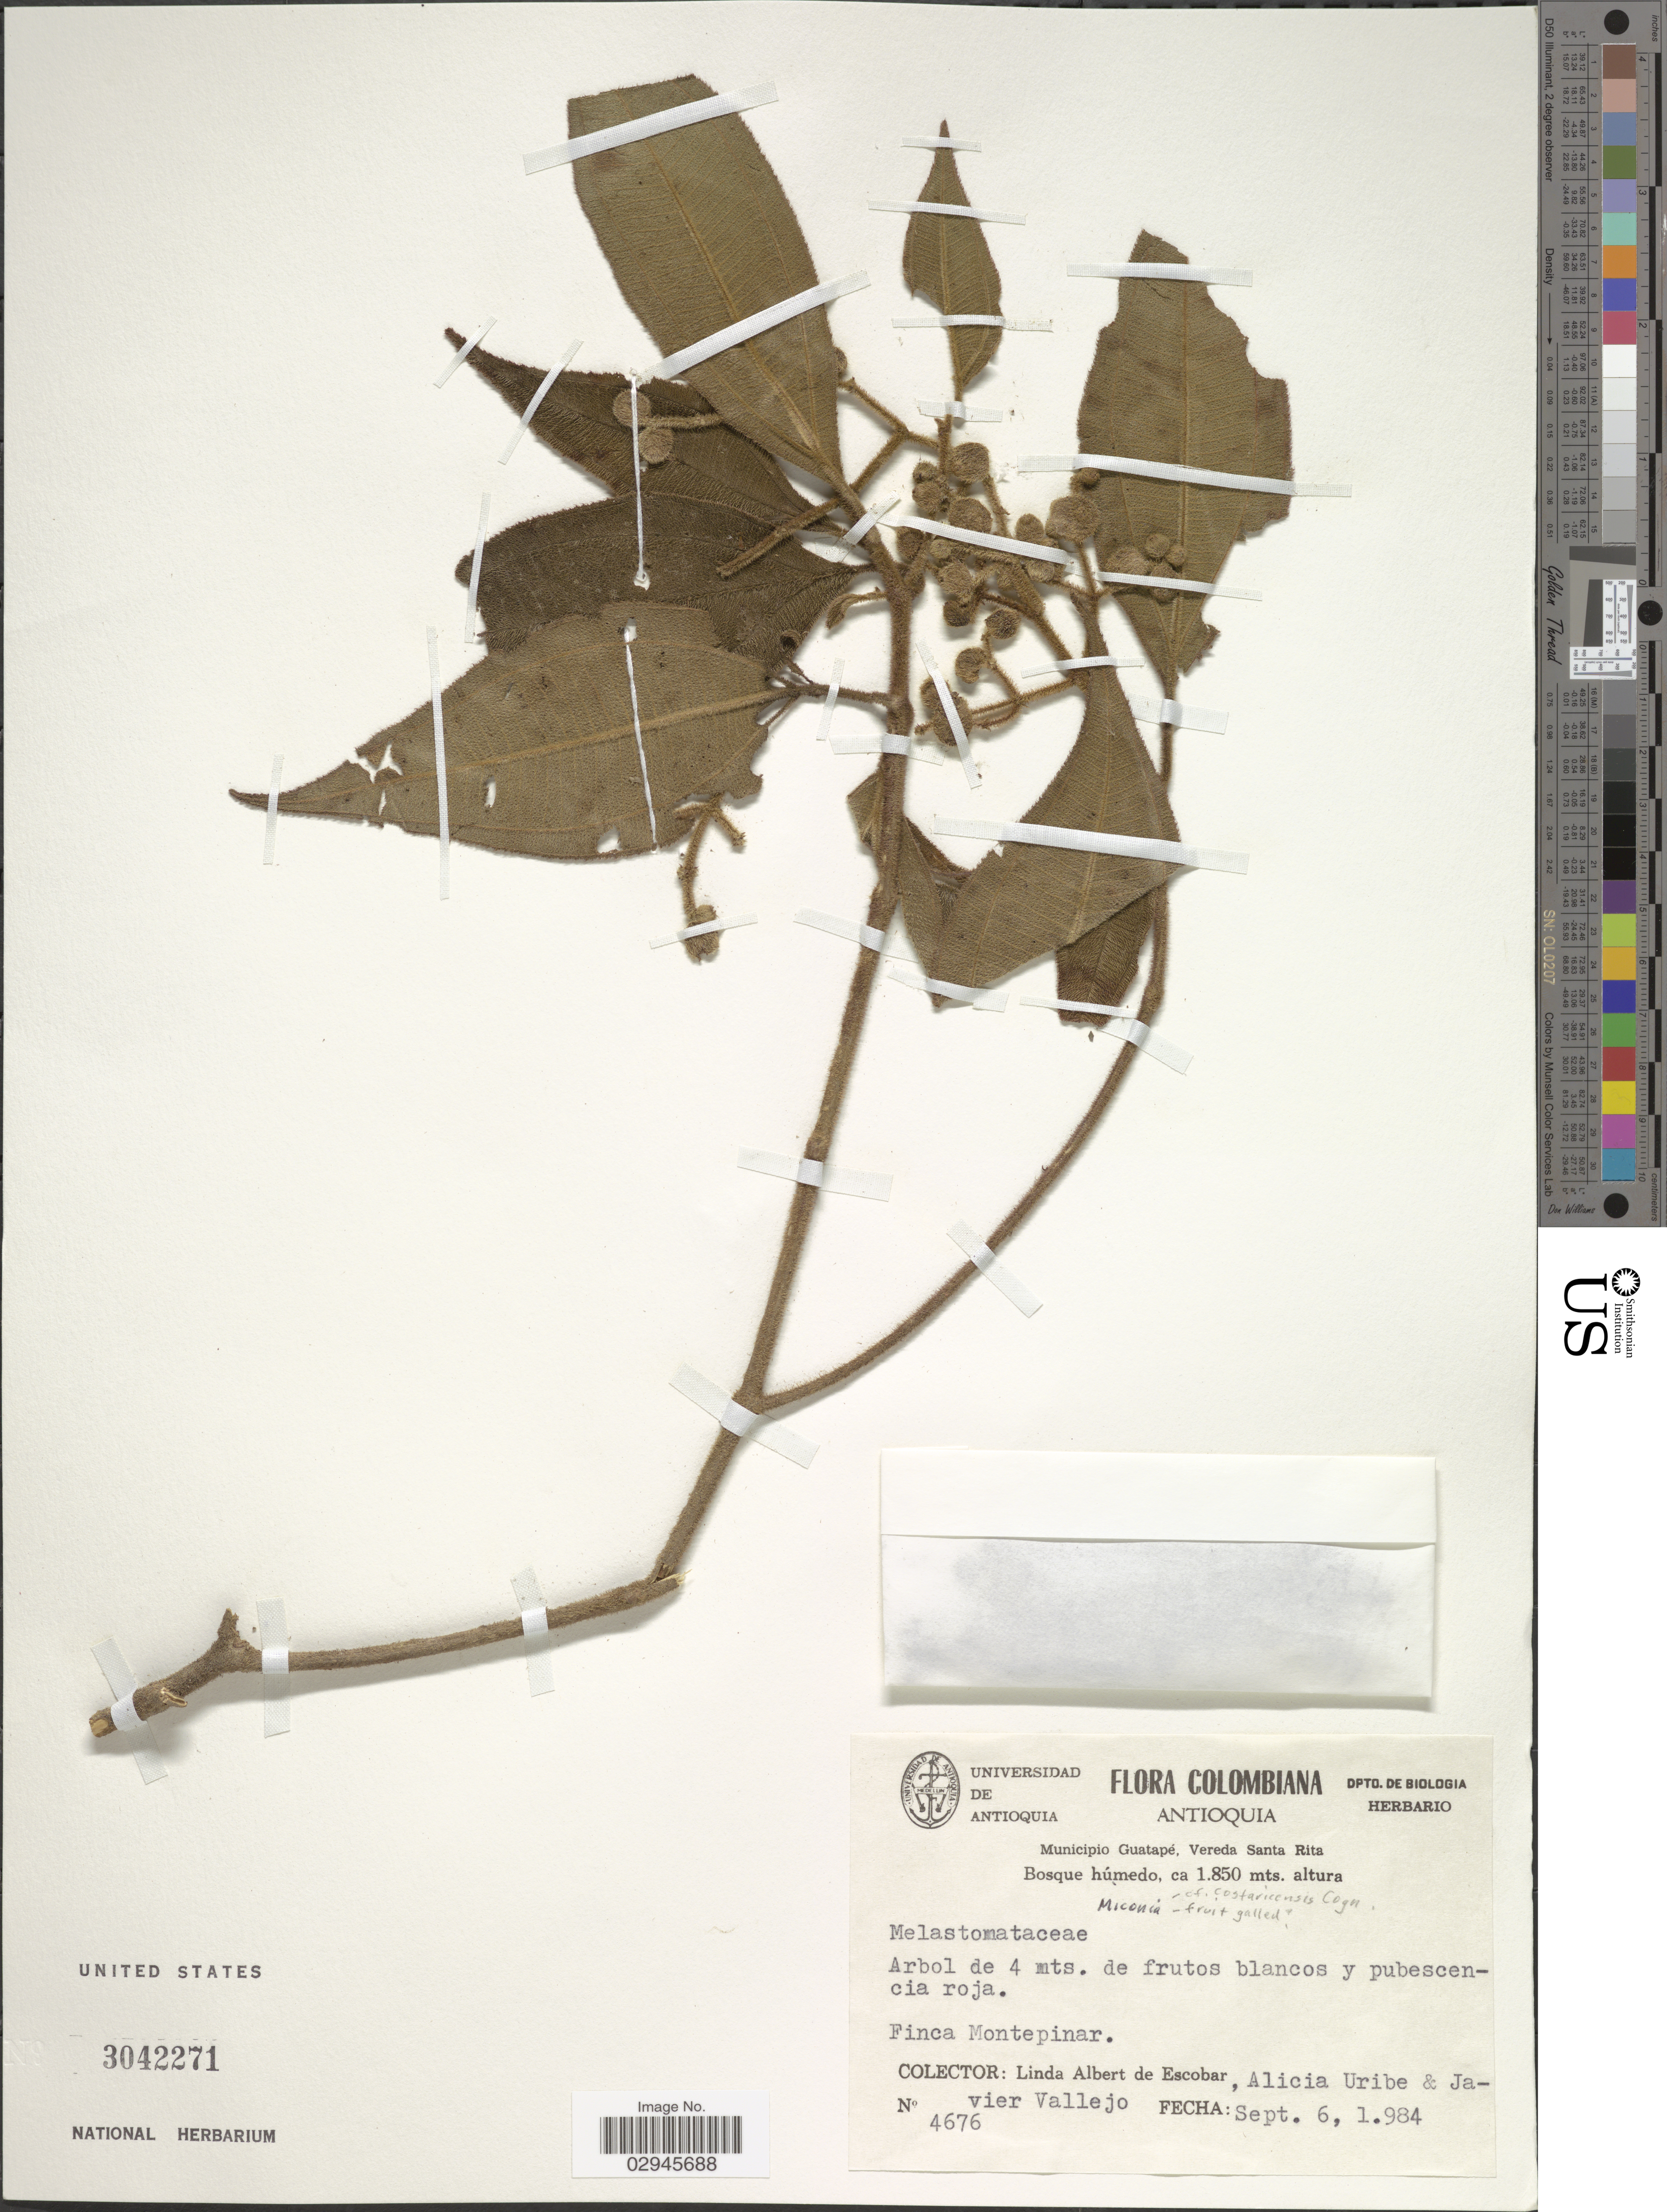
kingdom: Plantae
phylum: Tracheophyta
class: Magnoliopsida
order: Myrtales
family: Melastomataceae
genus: Miconia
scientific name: Miconia sp.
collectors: L. K. de Escobar, A. Uribe & J. Vallejo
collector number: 4767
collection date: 1984-09-06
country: Colombia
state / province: Antioquia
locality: Municipio Guatapé, Vereda Santa Rita. Finca Montepinar.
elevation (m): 1850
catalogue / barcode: US 3042271